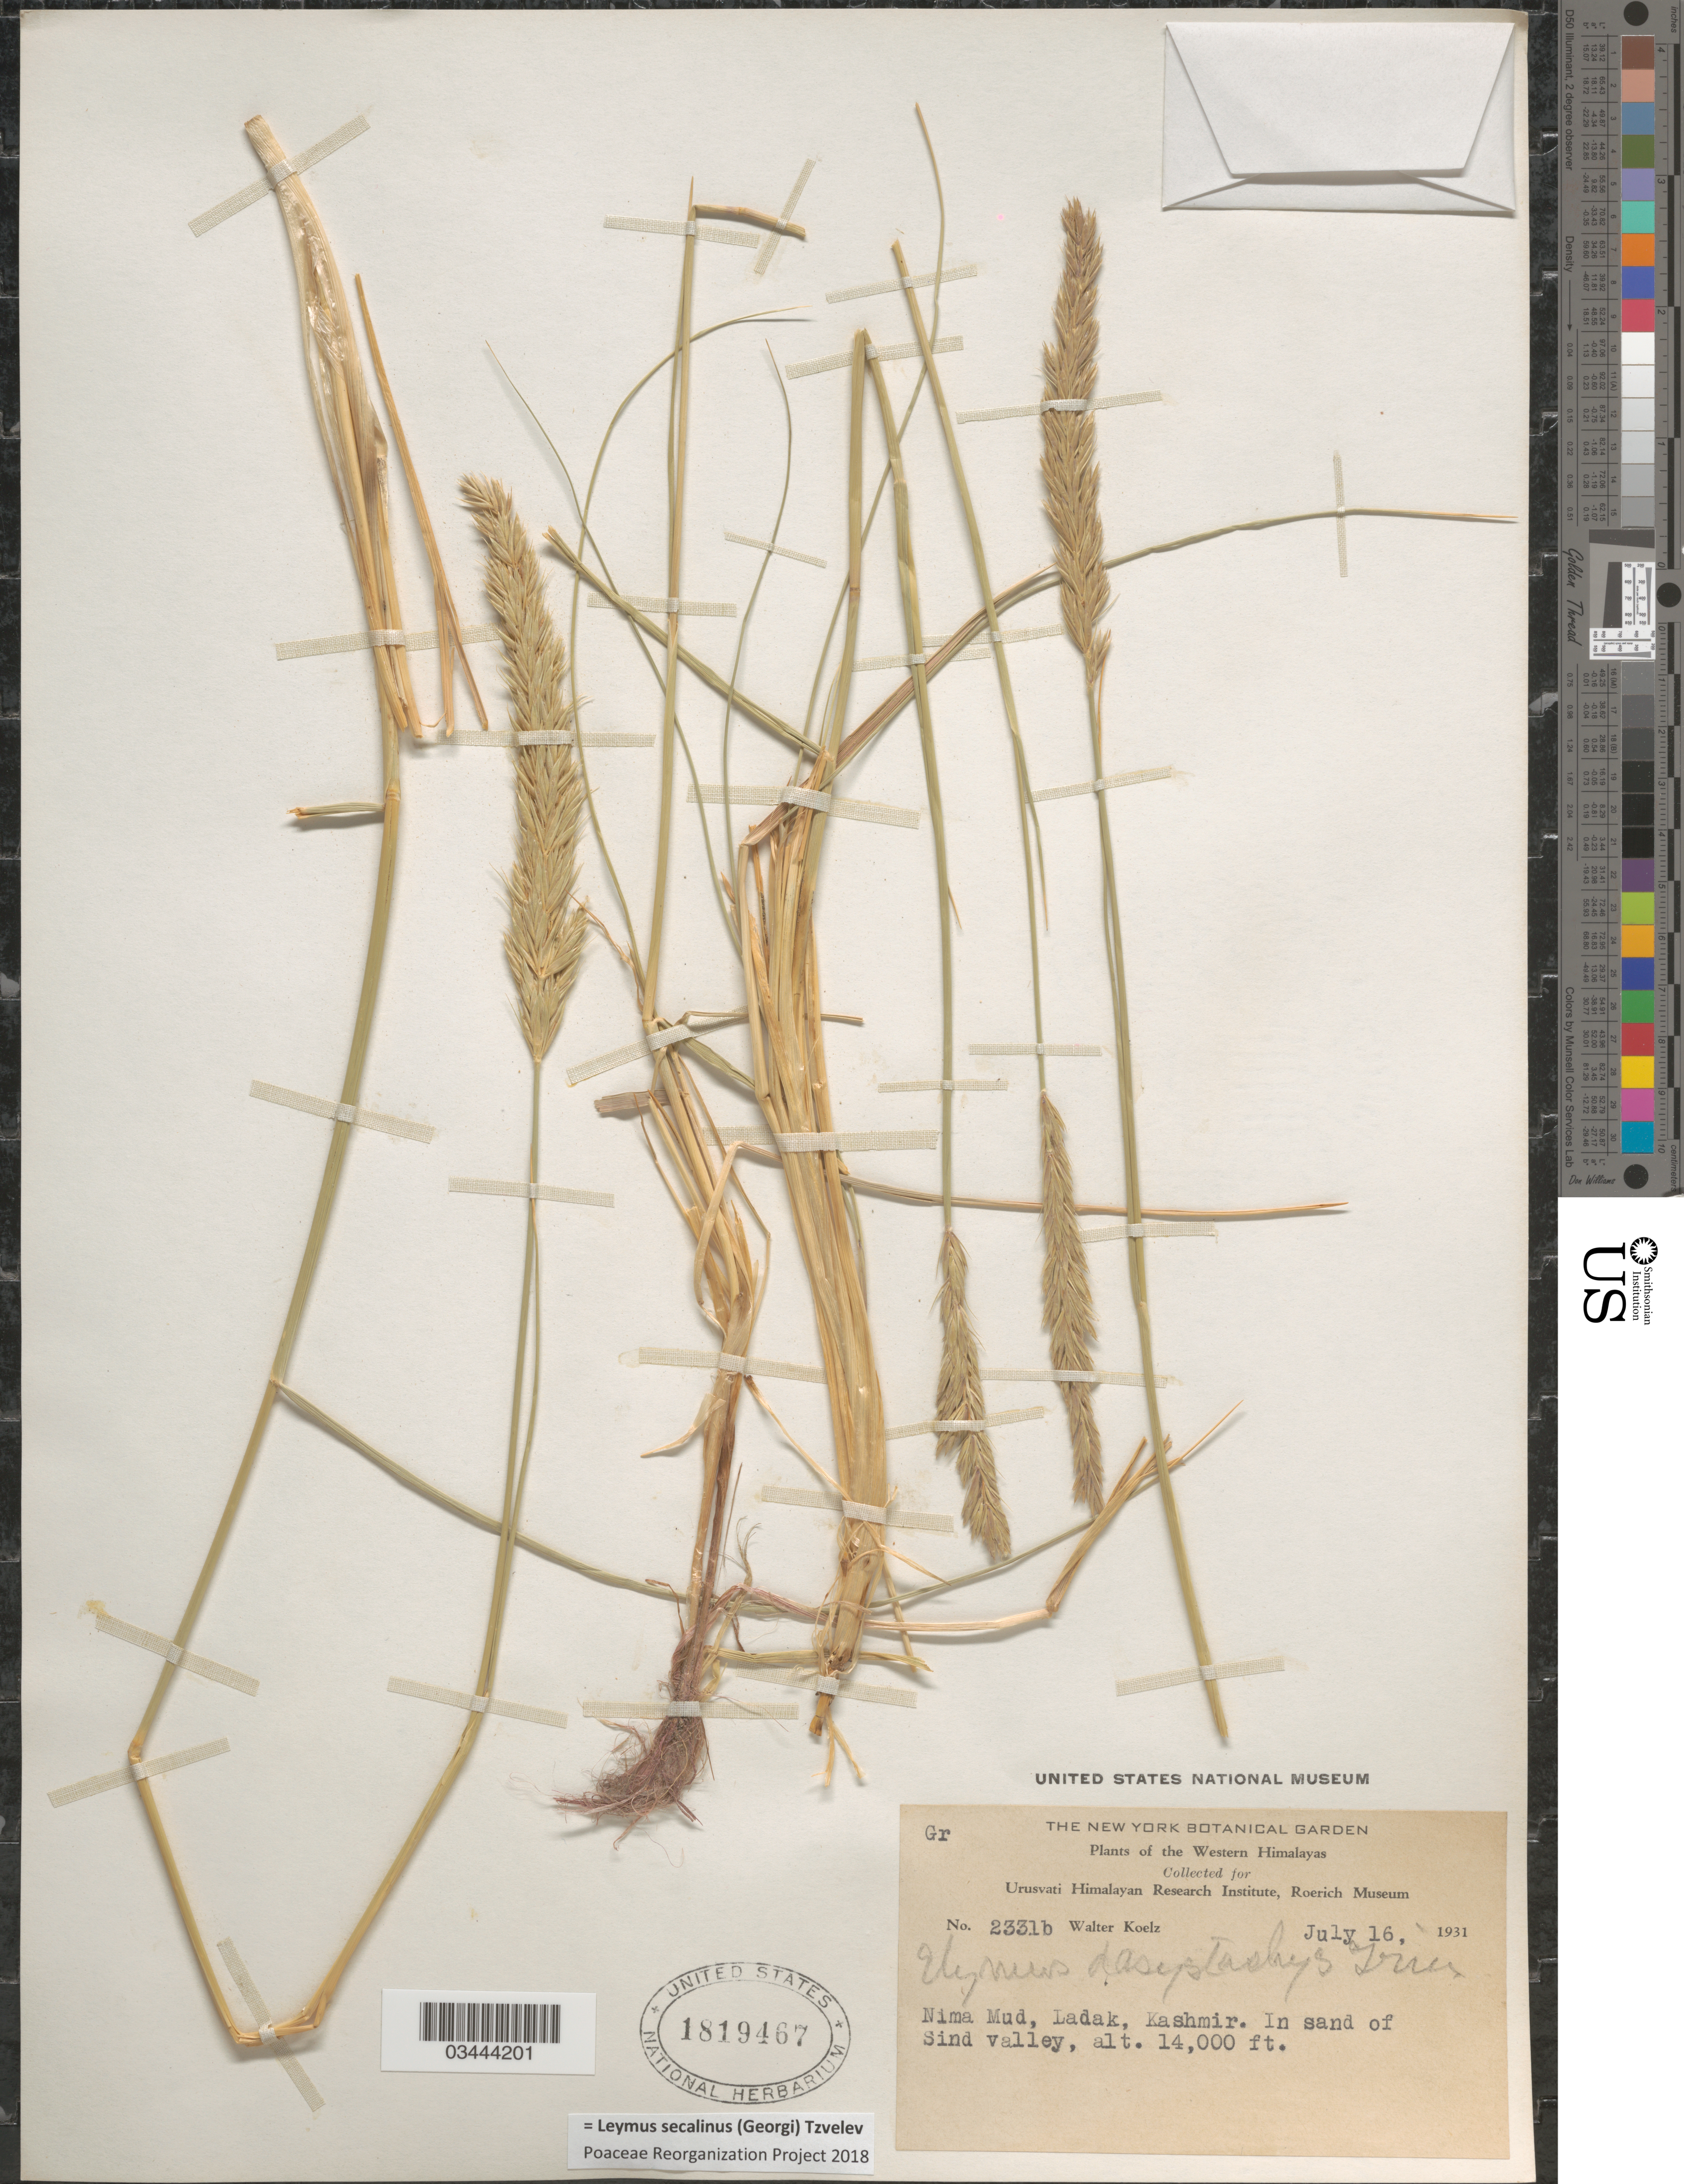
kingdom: Plantae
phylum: Tracheophyta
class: Liliopsida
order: Poales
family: Poaceae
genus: Leymus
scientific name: Leymus secalinus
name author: (Georgi) Tzvelev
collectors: W. N. Koelz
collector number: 2331b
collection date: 1931-07-16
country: India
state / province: Ladakh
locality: The Western Himalayas, Nima Mud, Ladak. In sand of Sind valley. Kashmir.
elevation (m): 4267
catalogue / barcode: US 1819467